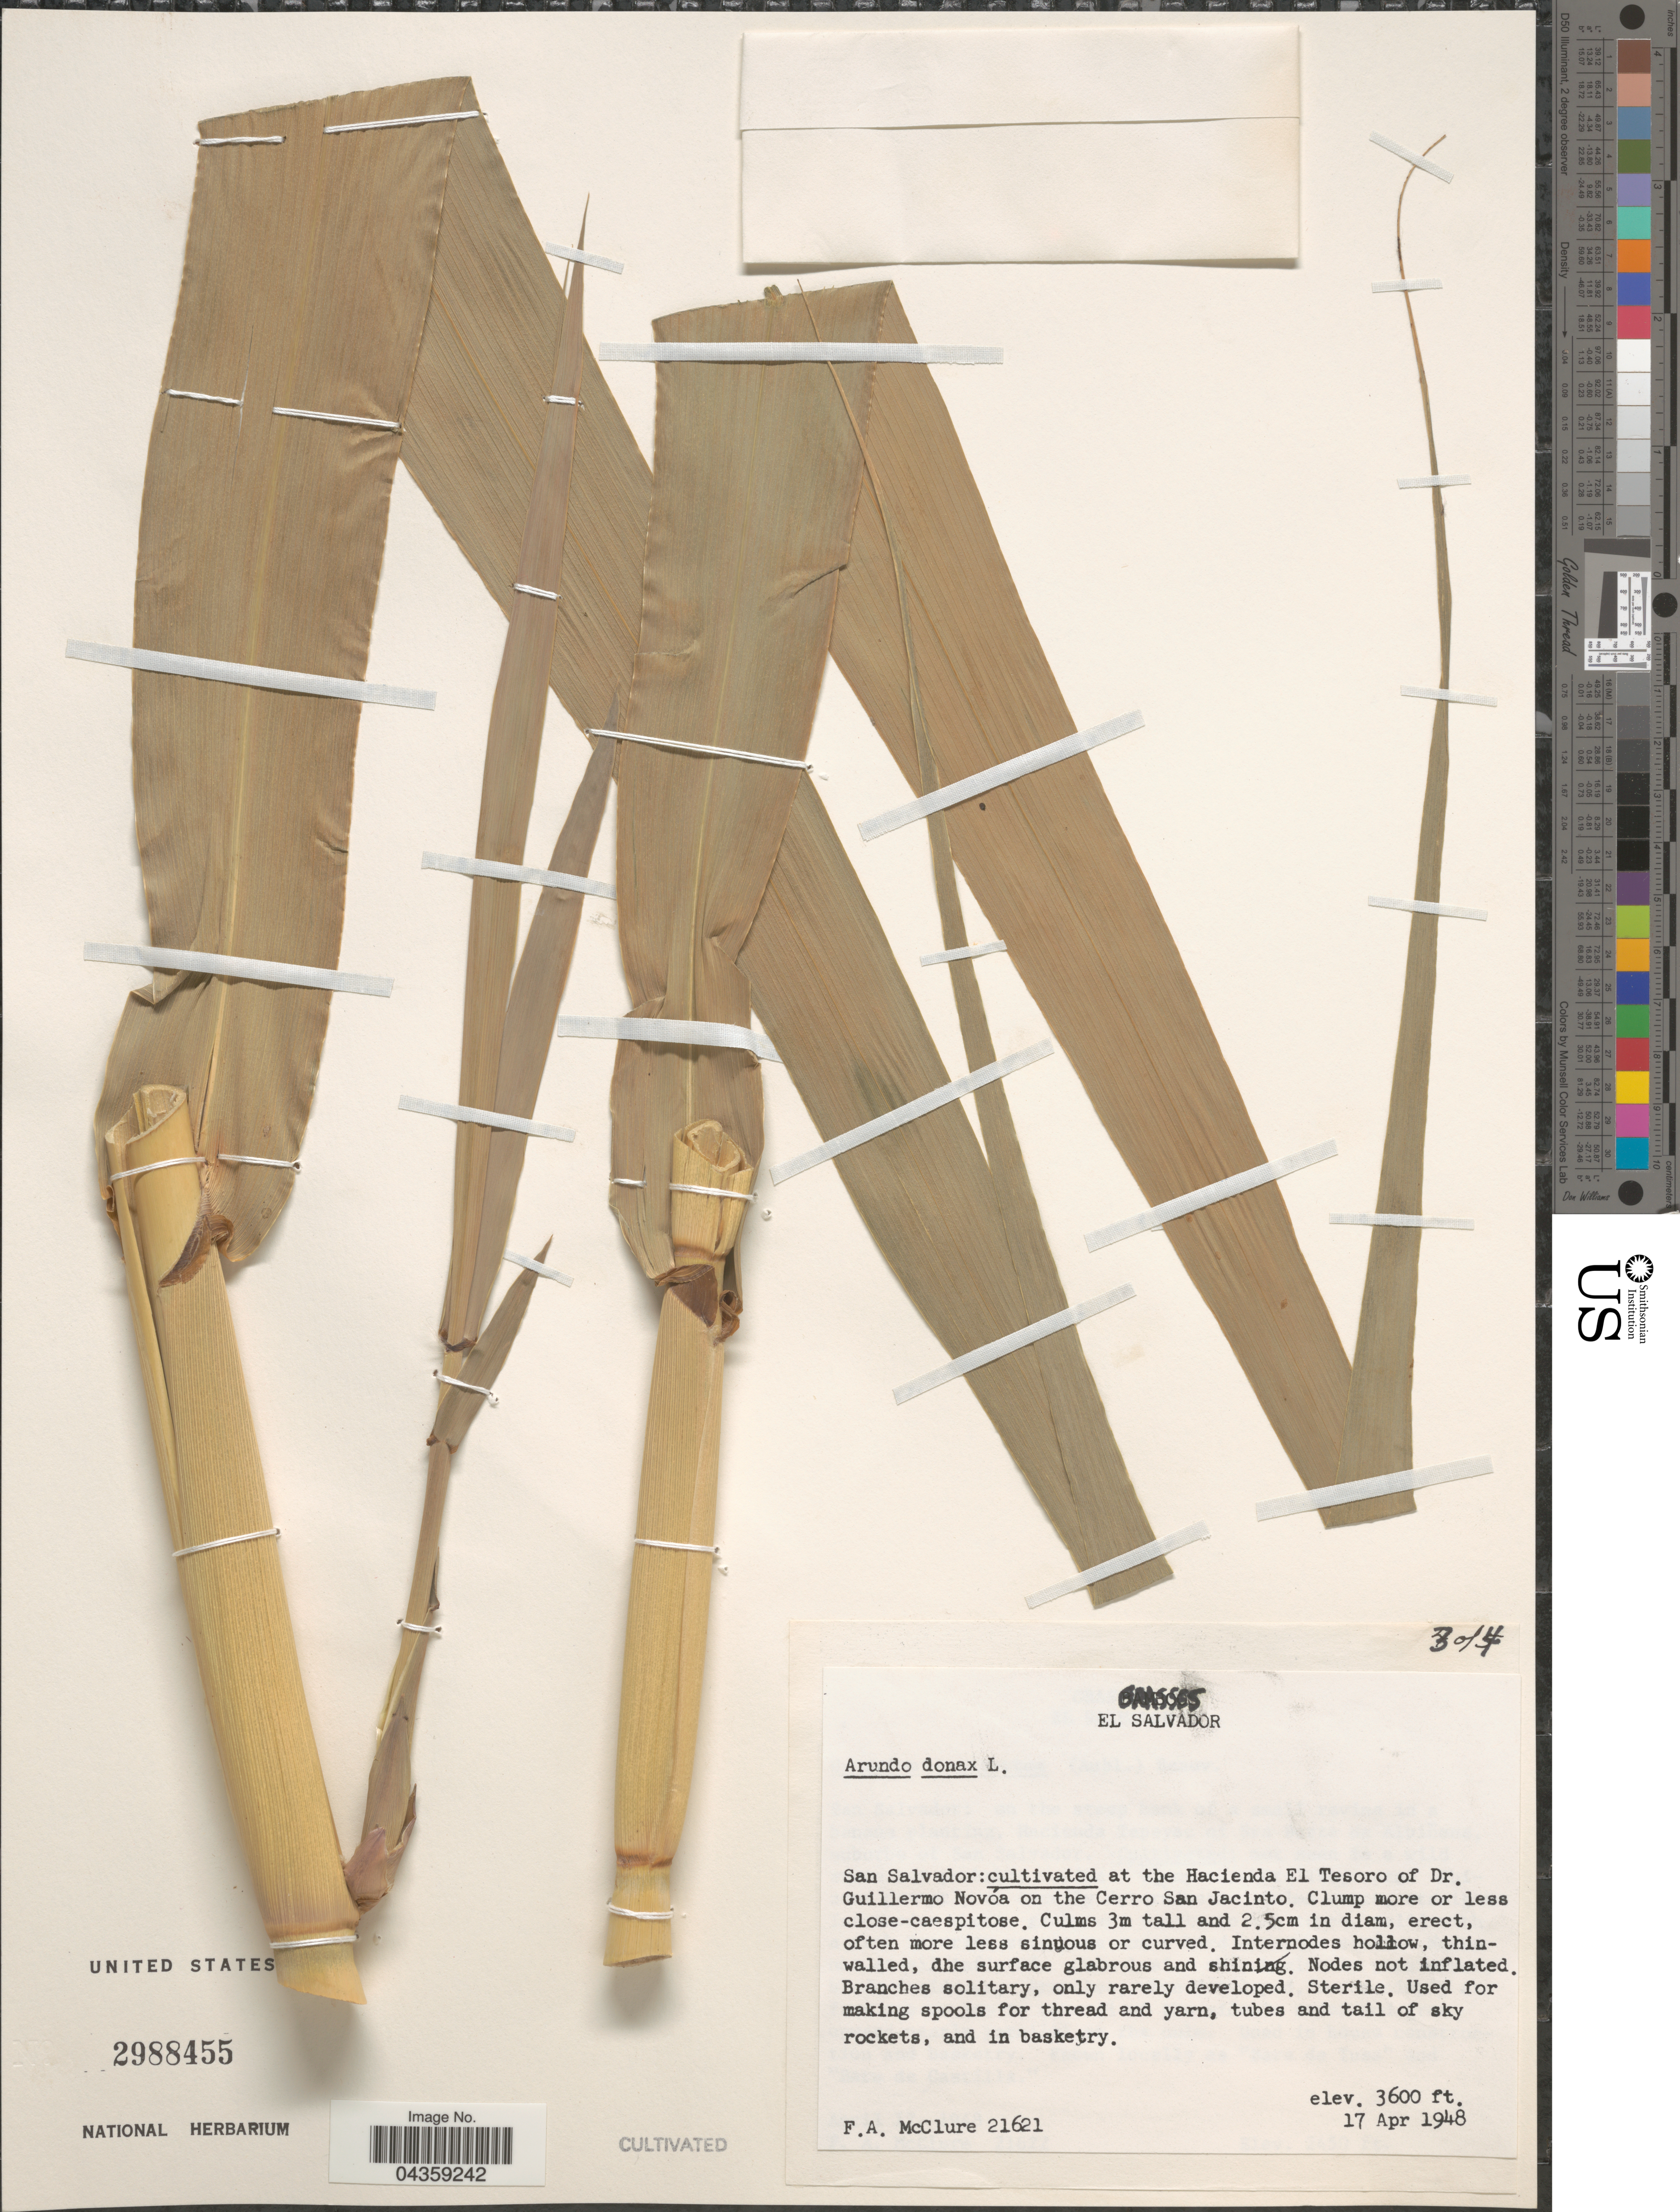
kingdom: Plantae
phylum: Tracheophyta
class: Liliopsida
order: Poales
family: Poaceae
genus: Arundo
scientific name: Arundo donax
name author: L.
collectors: F. A. McClure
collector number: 21621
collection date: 1948-04-17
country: El Salvador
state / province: San Salvador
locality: At the Hacienda El Tesoro of Dr. Guillermo Novóa on the Cerro San Jacinto.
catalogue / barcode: US 2988455